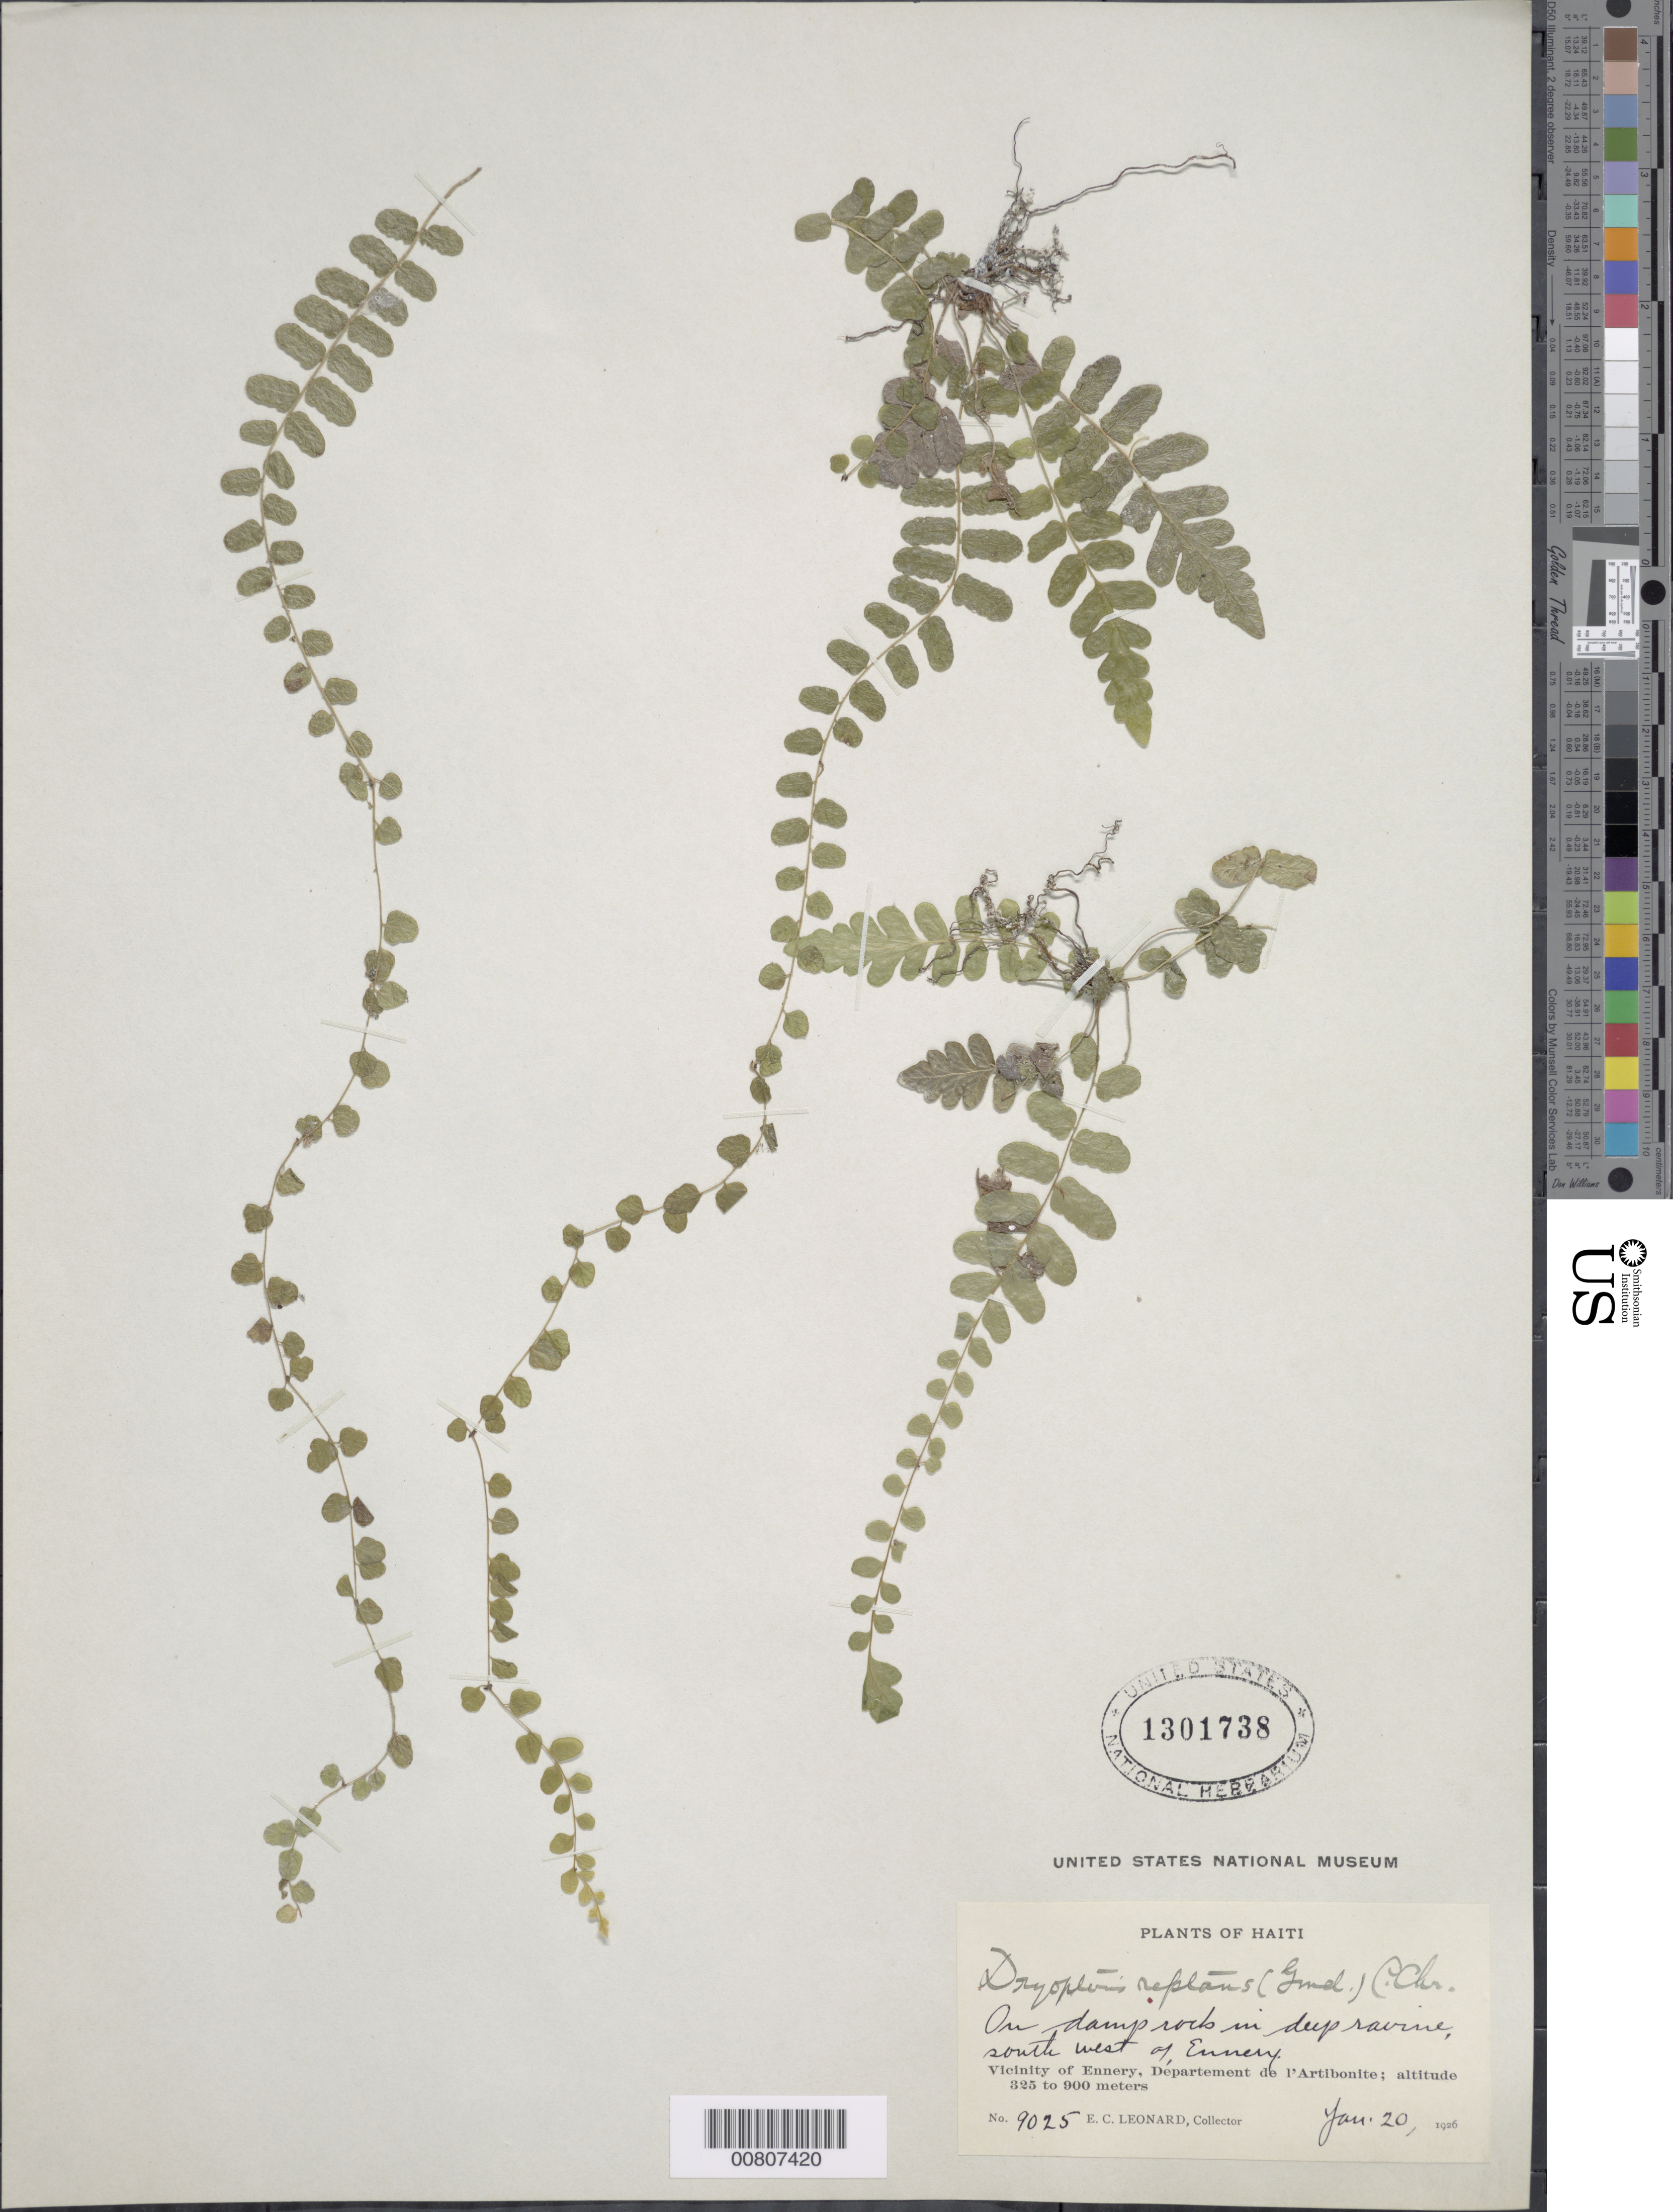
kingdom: Plantae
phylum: Tracheophyta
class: Polypodiopsida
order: Polypodiales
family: Thelypteridaceae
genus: Goniopteris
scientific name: Goniopteris reptans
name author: (J.F. Gmel.) C. Presl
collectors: E. C. Leonard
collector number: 9025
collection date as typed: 20 Jan 1926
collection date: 1926-01-20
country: Haiti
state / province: Artibonite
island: Hispaniola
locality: Ennery , SW of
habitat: Damp rock in deep ravine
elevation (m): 325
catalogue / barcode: US 1301738